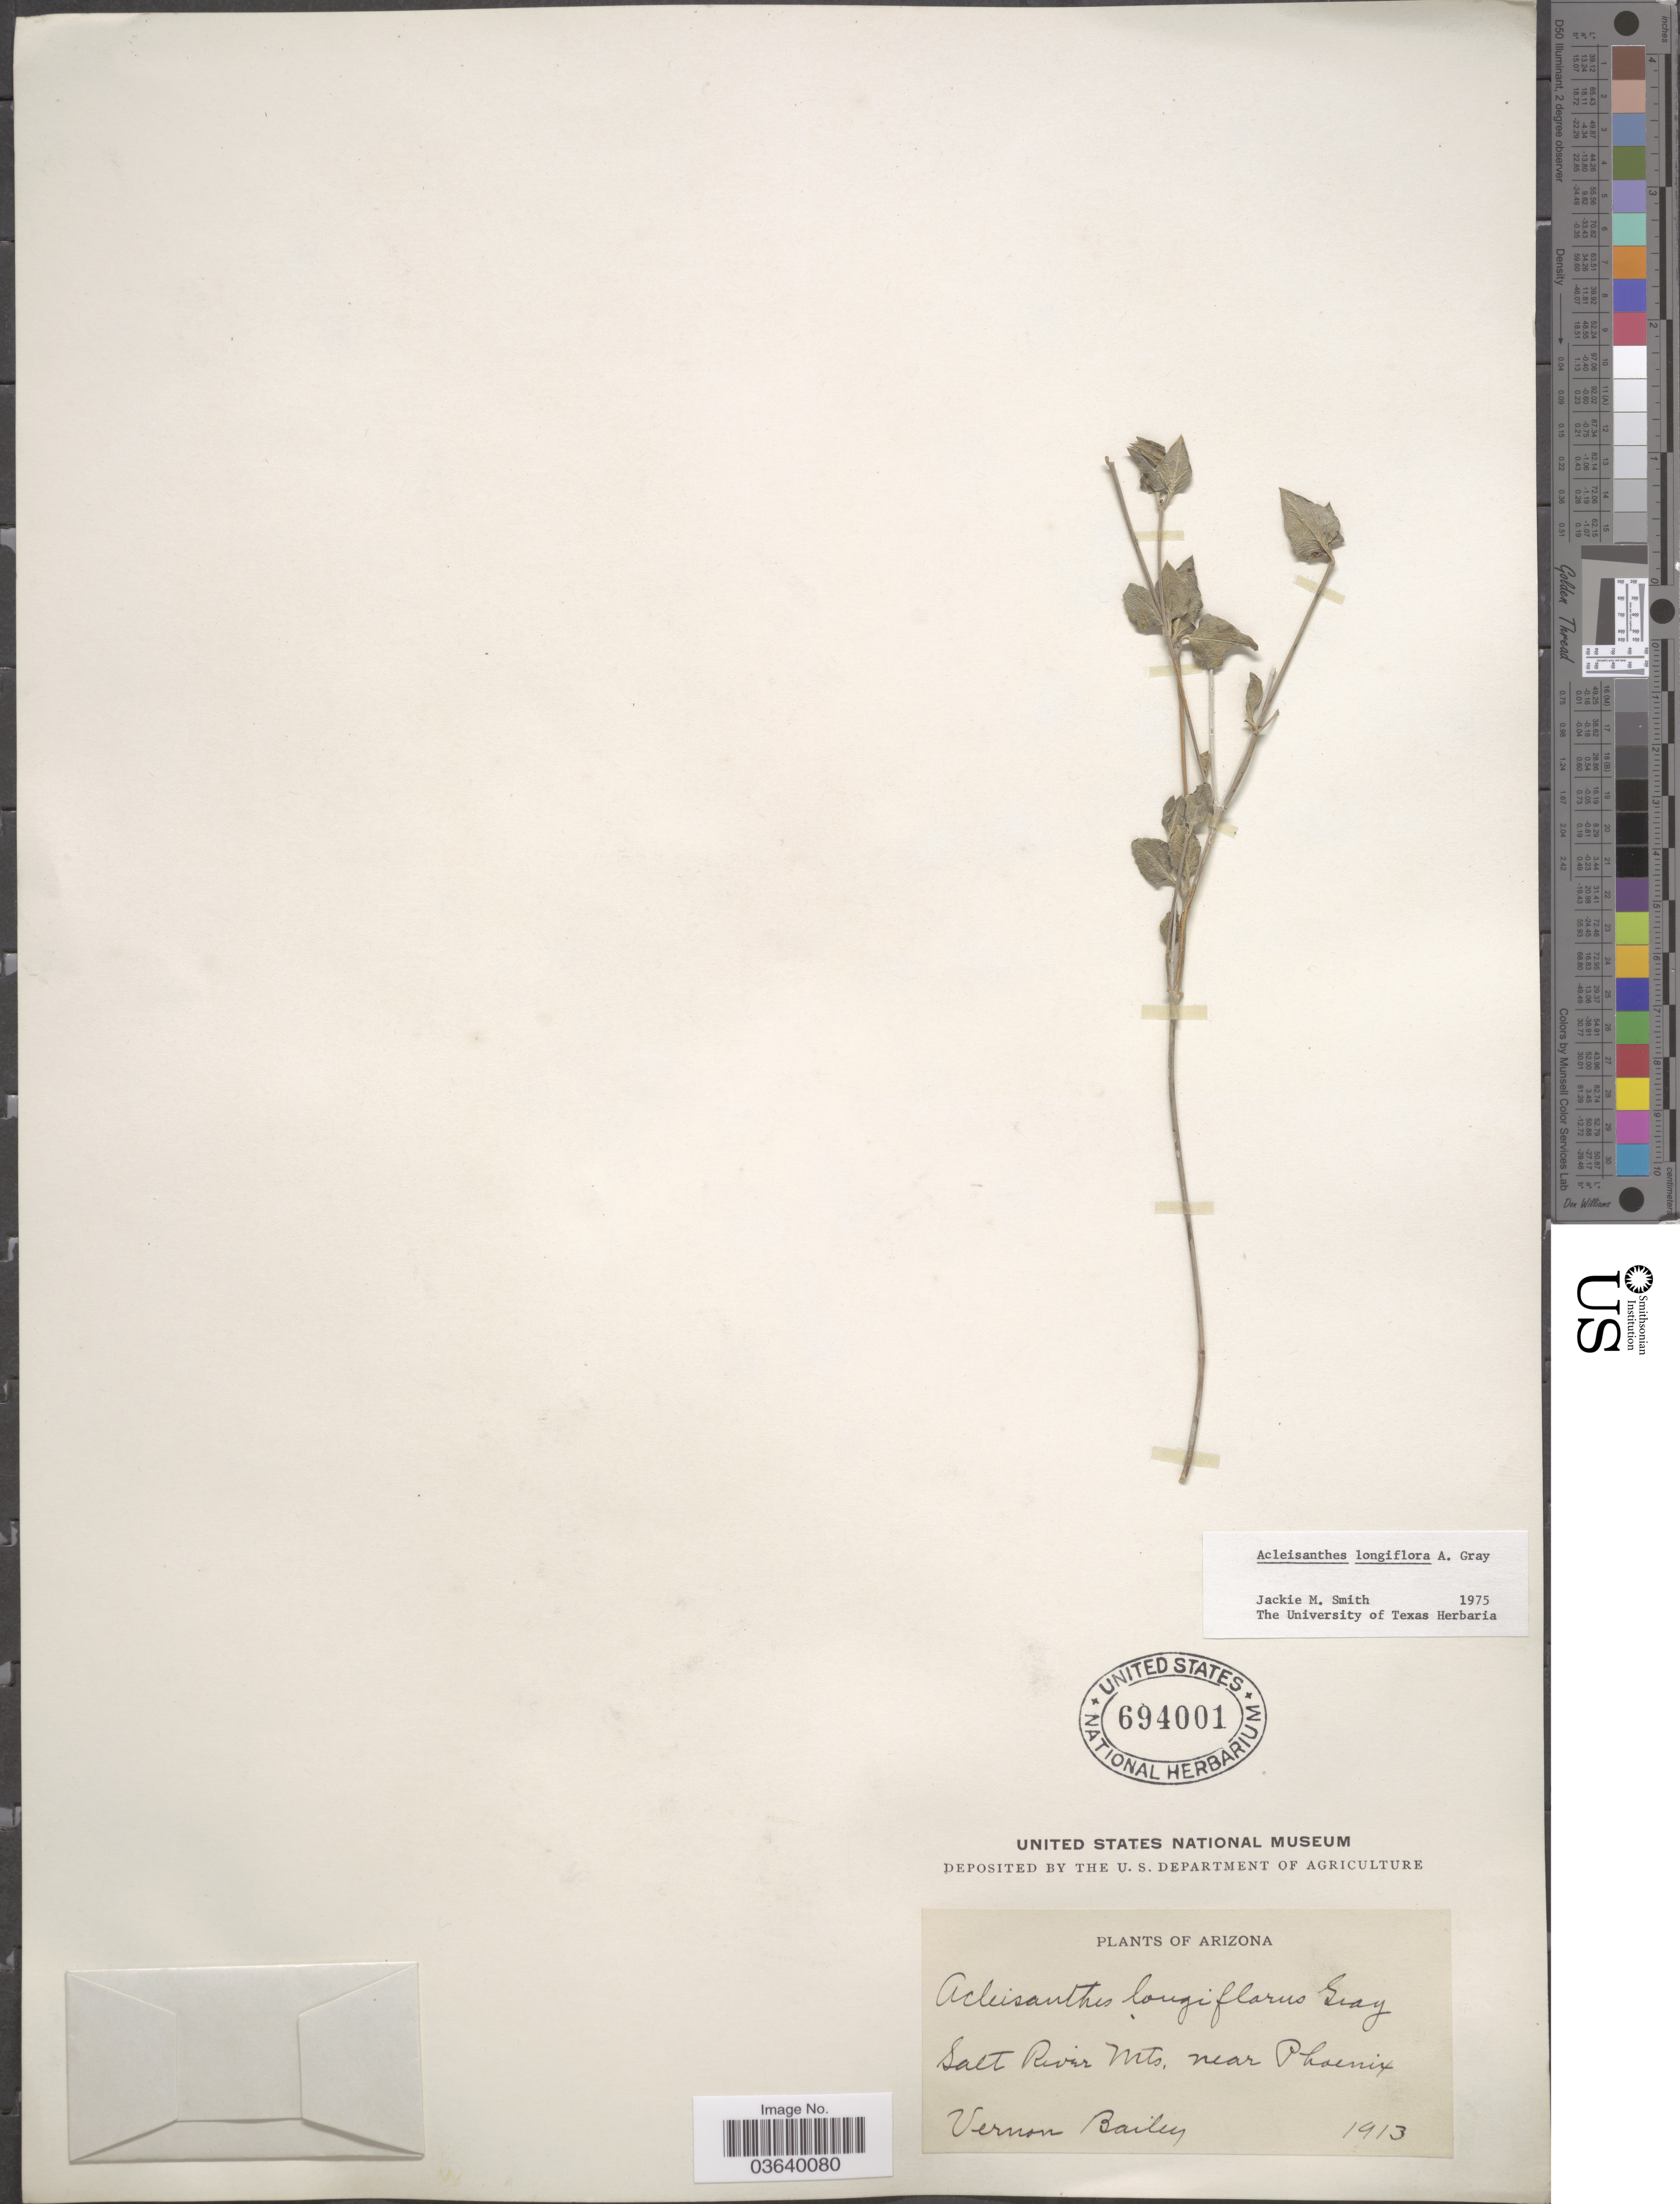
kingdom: Plantae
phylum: Tracheophyta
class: Magnoliopsida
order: Caryophyllales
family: Nyctaginaceae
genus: Acleisanthes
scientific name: Acleisanthes longiflora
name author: A. Gray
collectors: V. O. Bailey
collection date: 1913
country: United States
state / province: Arizona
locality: Salt River Mts. near Phoenix.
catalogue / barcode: US 694001